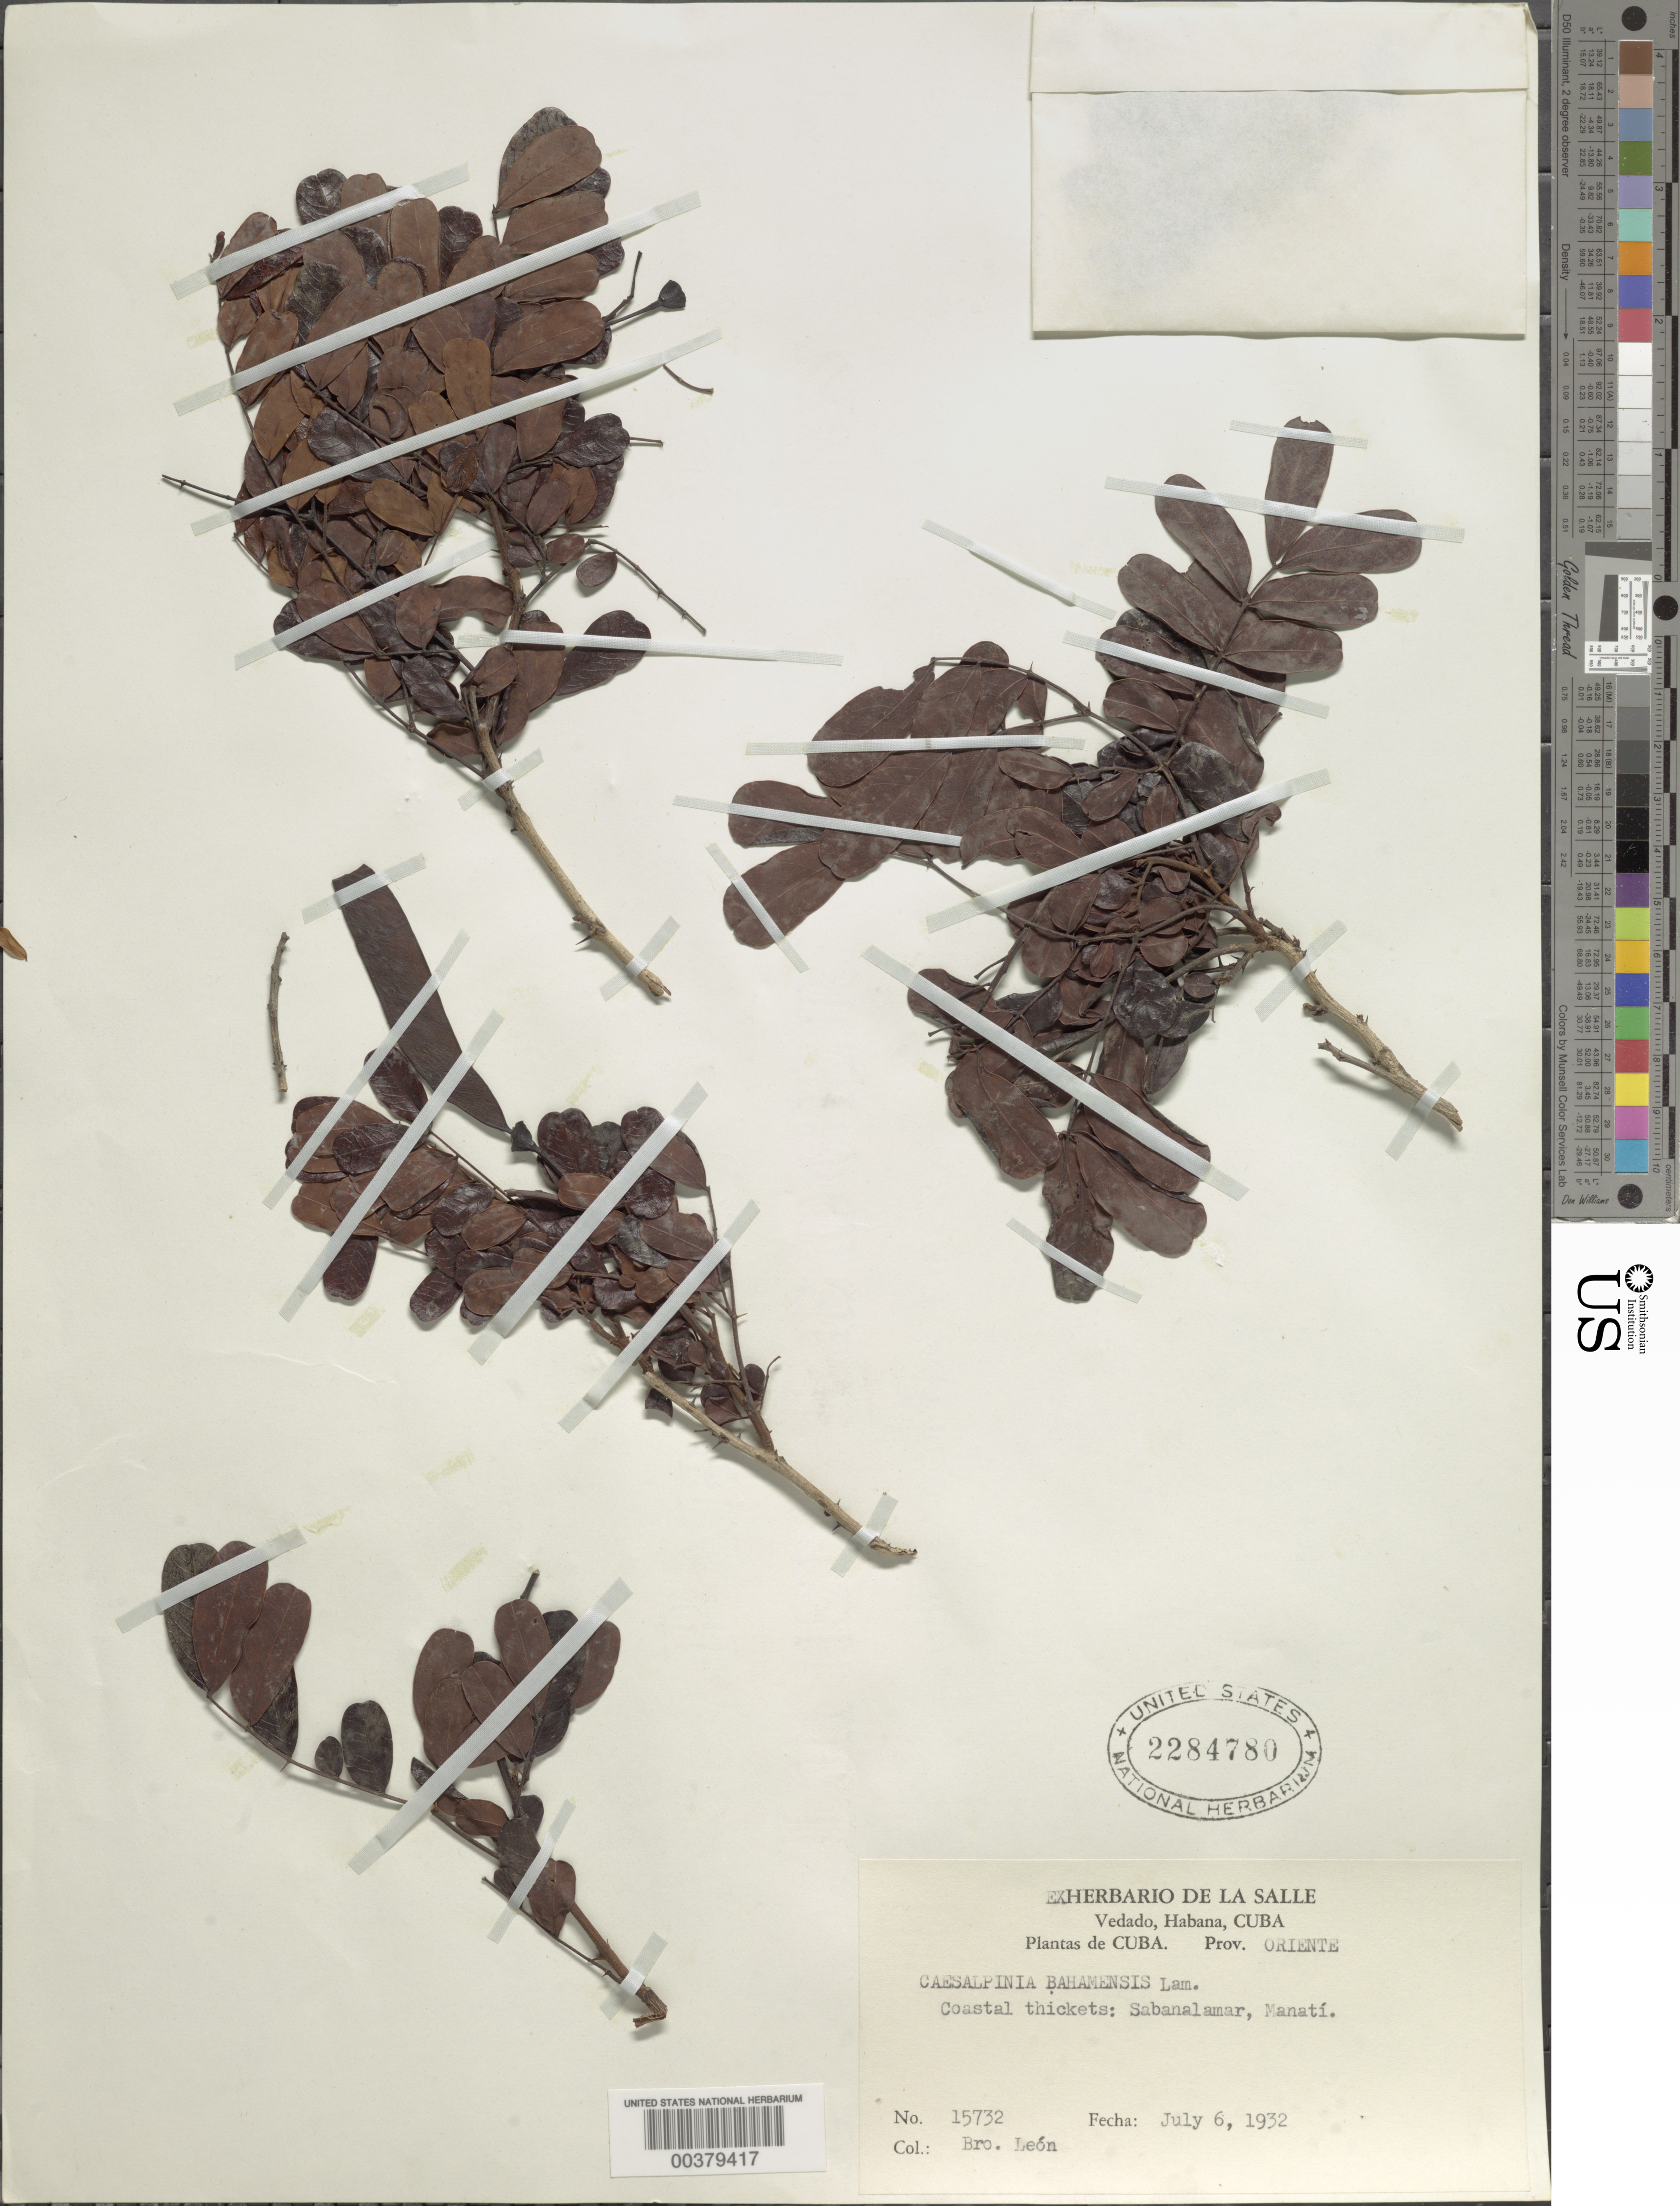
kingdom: Plantae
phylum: Tracheophyta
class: Magnoliopsida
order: Fabales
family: Fabaceae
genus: Caesalpinia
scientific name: Caesalpinia bahamensis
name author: Lam.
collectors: Bro. León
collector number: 15732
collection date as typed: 06 Jul 1932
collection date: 1932-07-06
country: Cuba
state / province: Oriente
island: Greater Antilles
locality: Sabanalamar, manati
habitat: Coastal thickets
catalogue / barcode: US 2284780